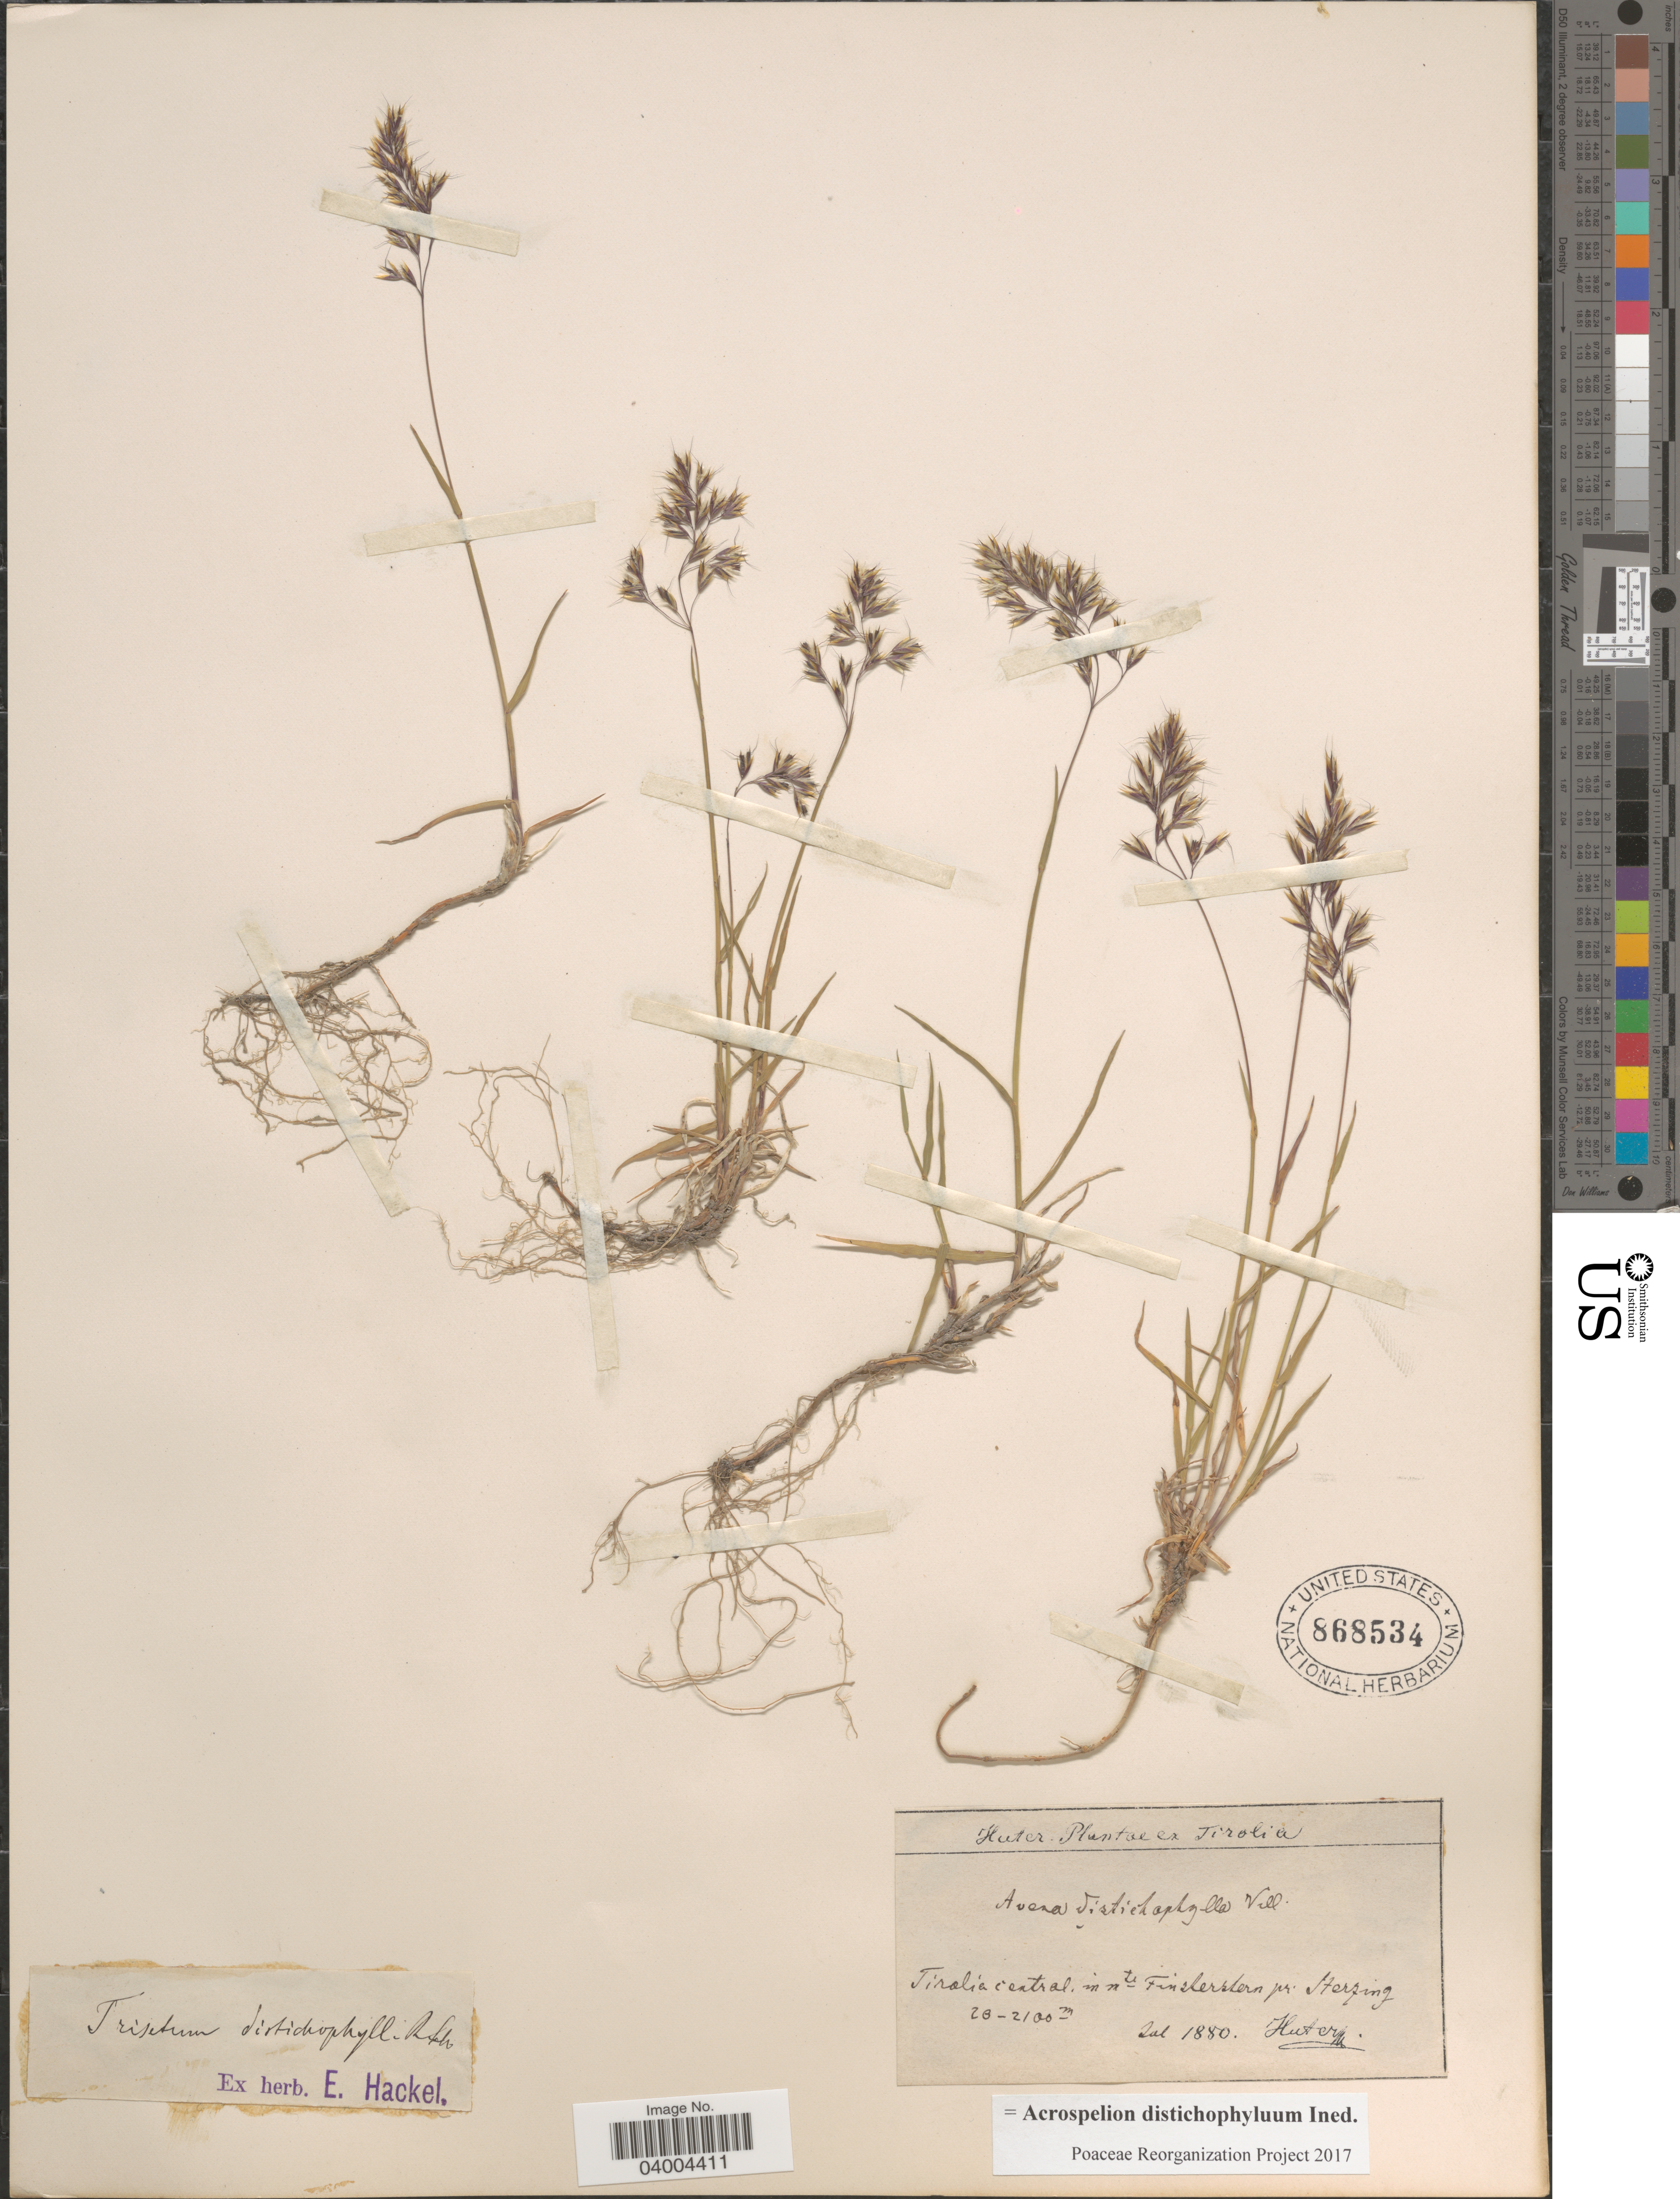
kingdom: Plantae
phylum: Tracheophyta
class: Liliopsida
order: Poales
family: Poaceae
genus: Acrospelion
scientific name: Acrospelion distichophyllum ined.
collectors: -. Huter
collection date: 1880-07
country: Italy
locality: Tirolia. Tirolia central. m n te Finsterstern pr. Sterzing.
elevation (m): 2100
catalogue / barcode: US 868534